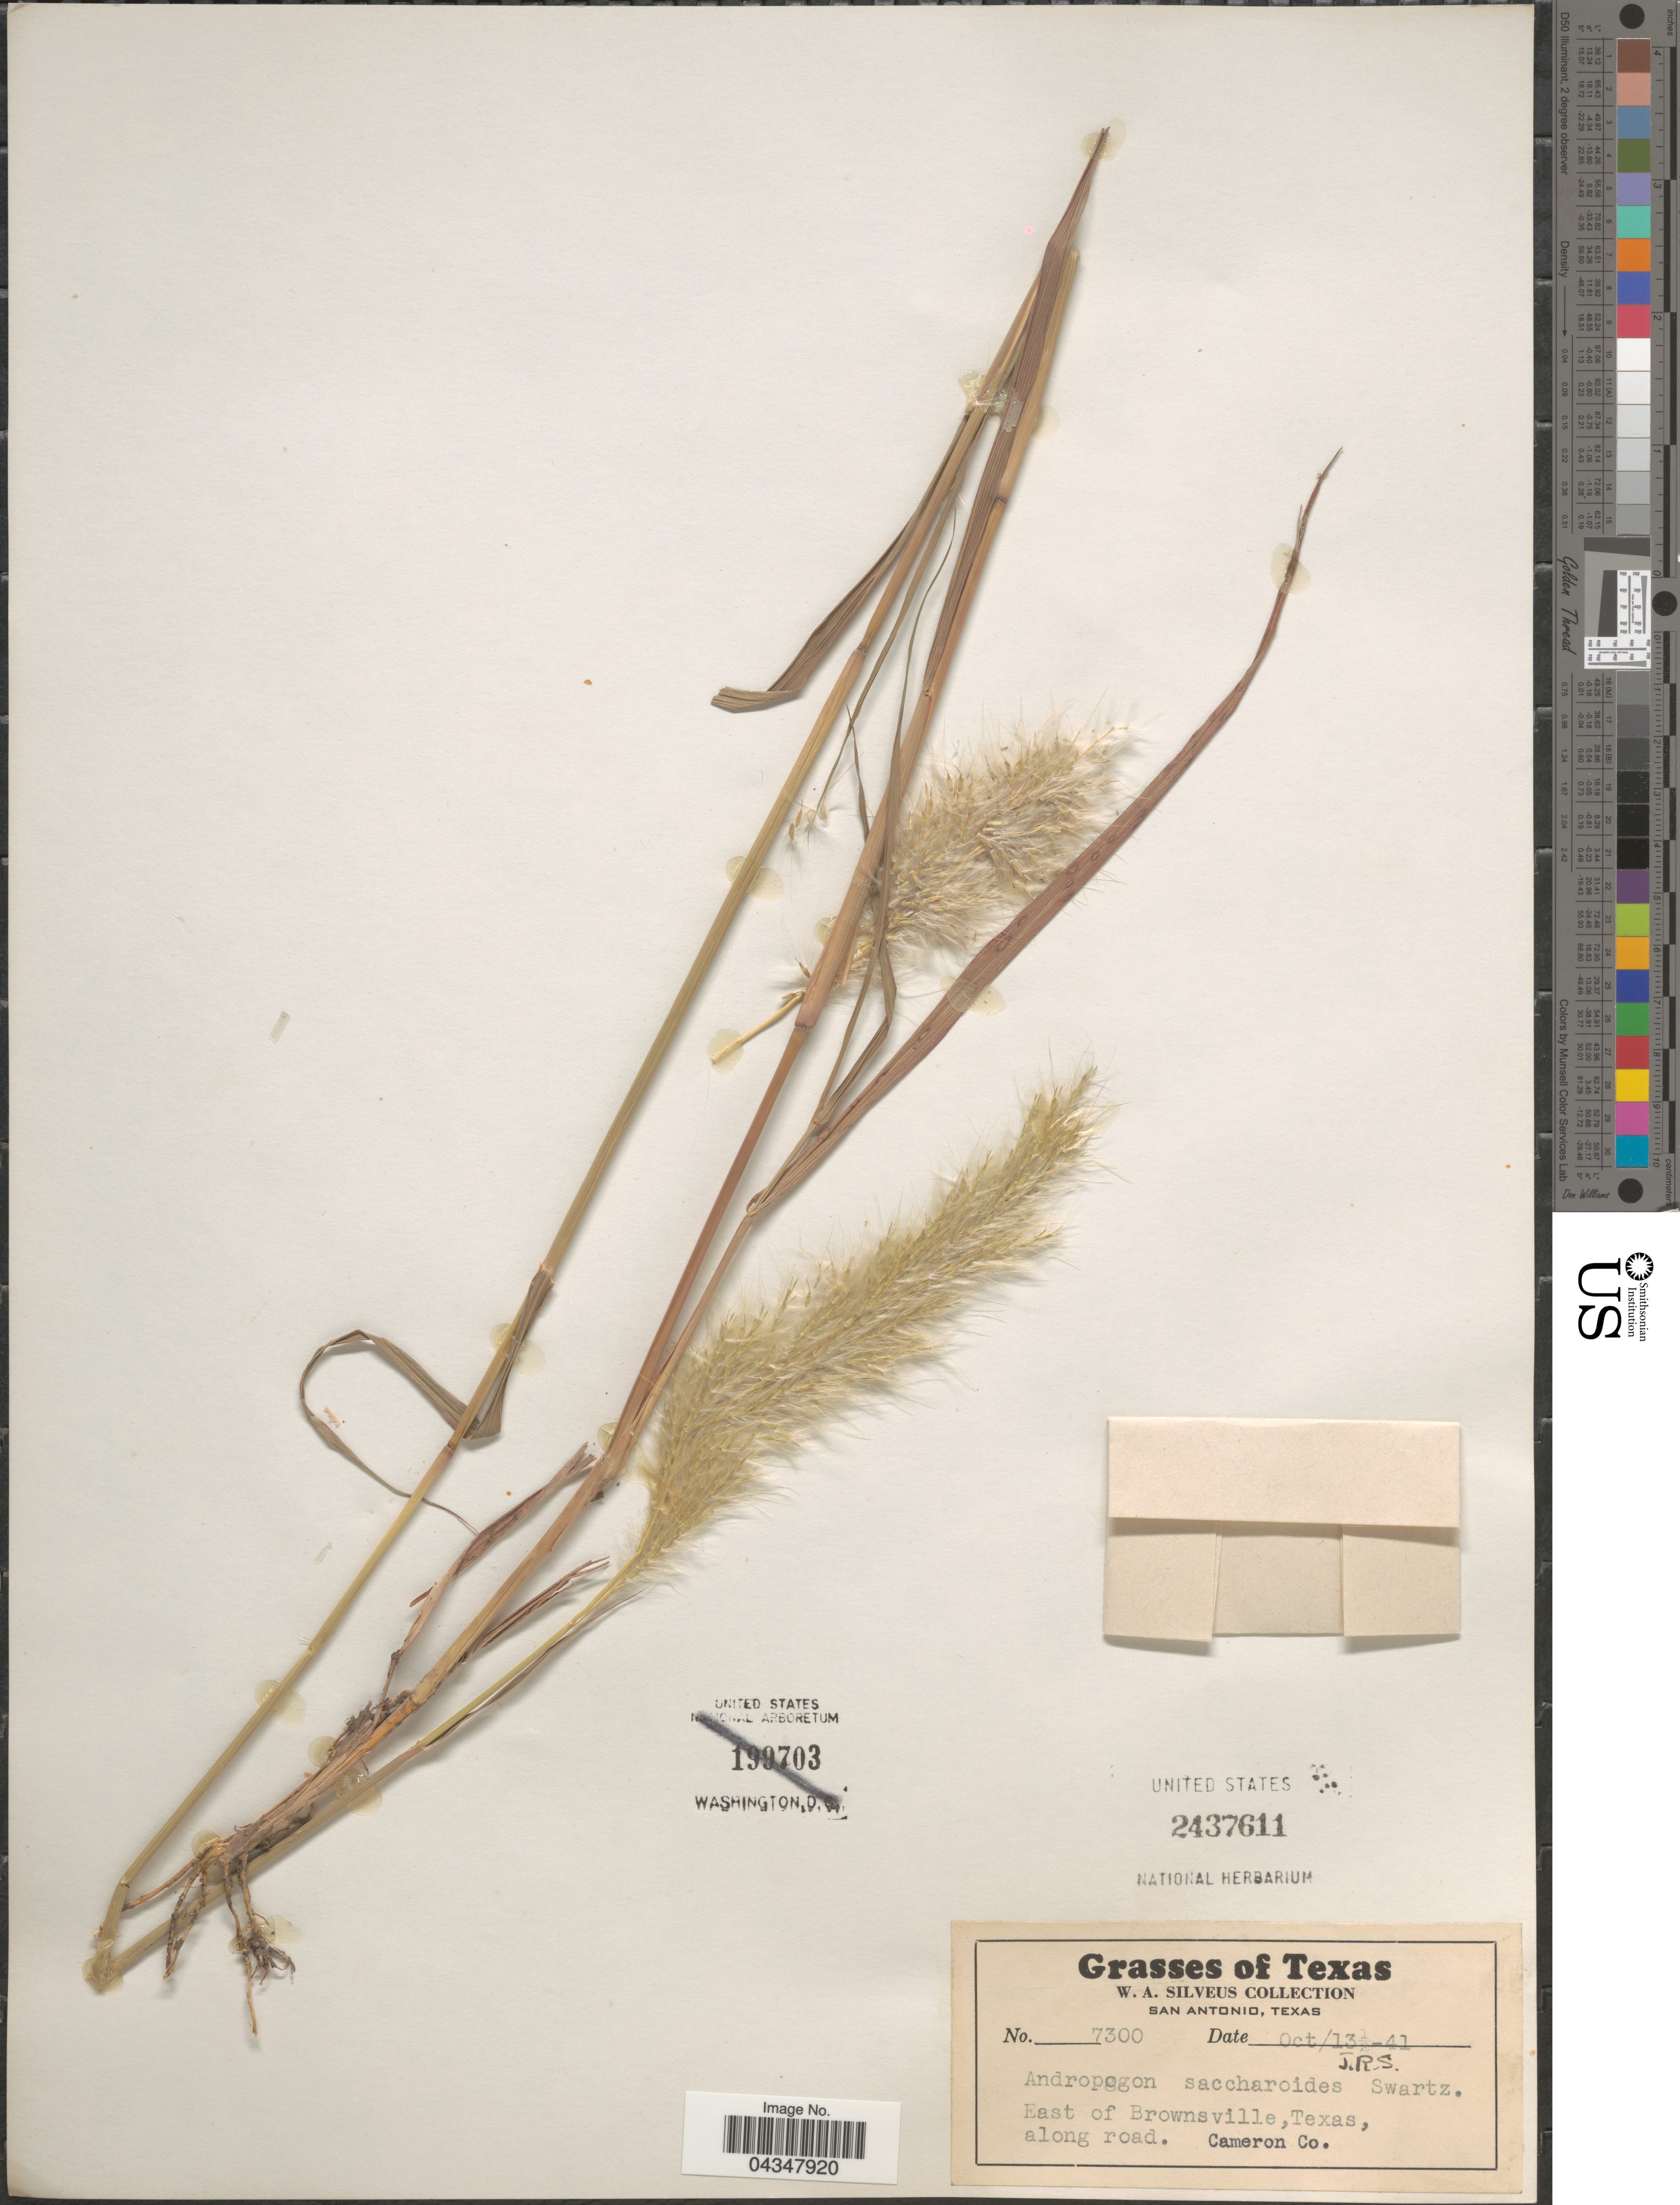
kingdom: Plantae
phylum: Tracheophyta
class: Liliopsida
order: Poales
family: Poaceae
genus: Bothriochloa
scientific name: Bothriochloa saccharoides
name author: (Sw.) Rydb.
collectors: W. Silveus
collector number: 7300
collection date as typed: Transcribed d/m/y: 13/10/41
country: United States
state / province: Texas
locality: East of Brownsville, along road. Cameron Co.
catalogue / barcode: US 2437611